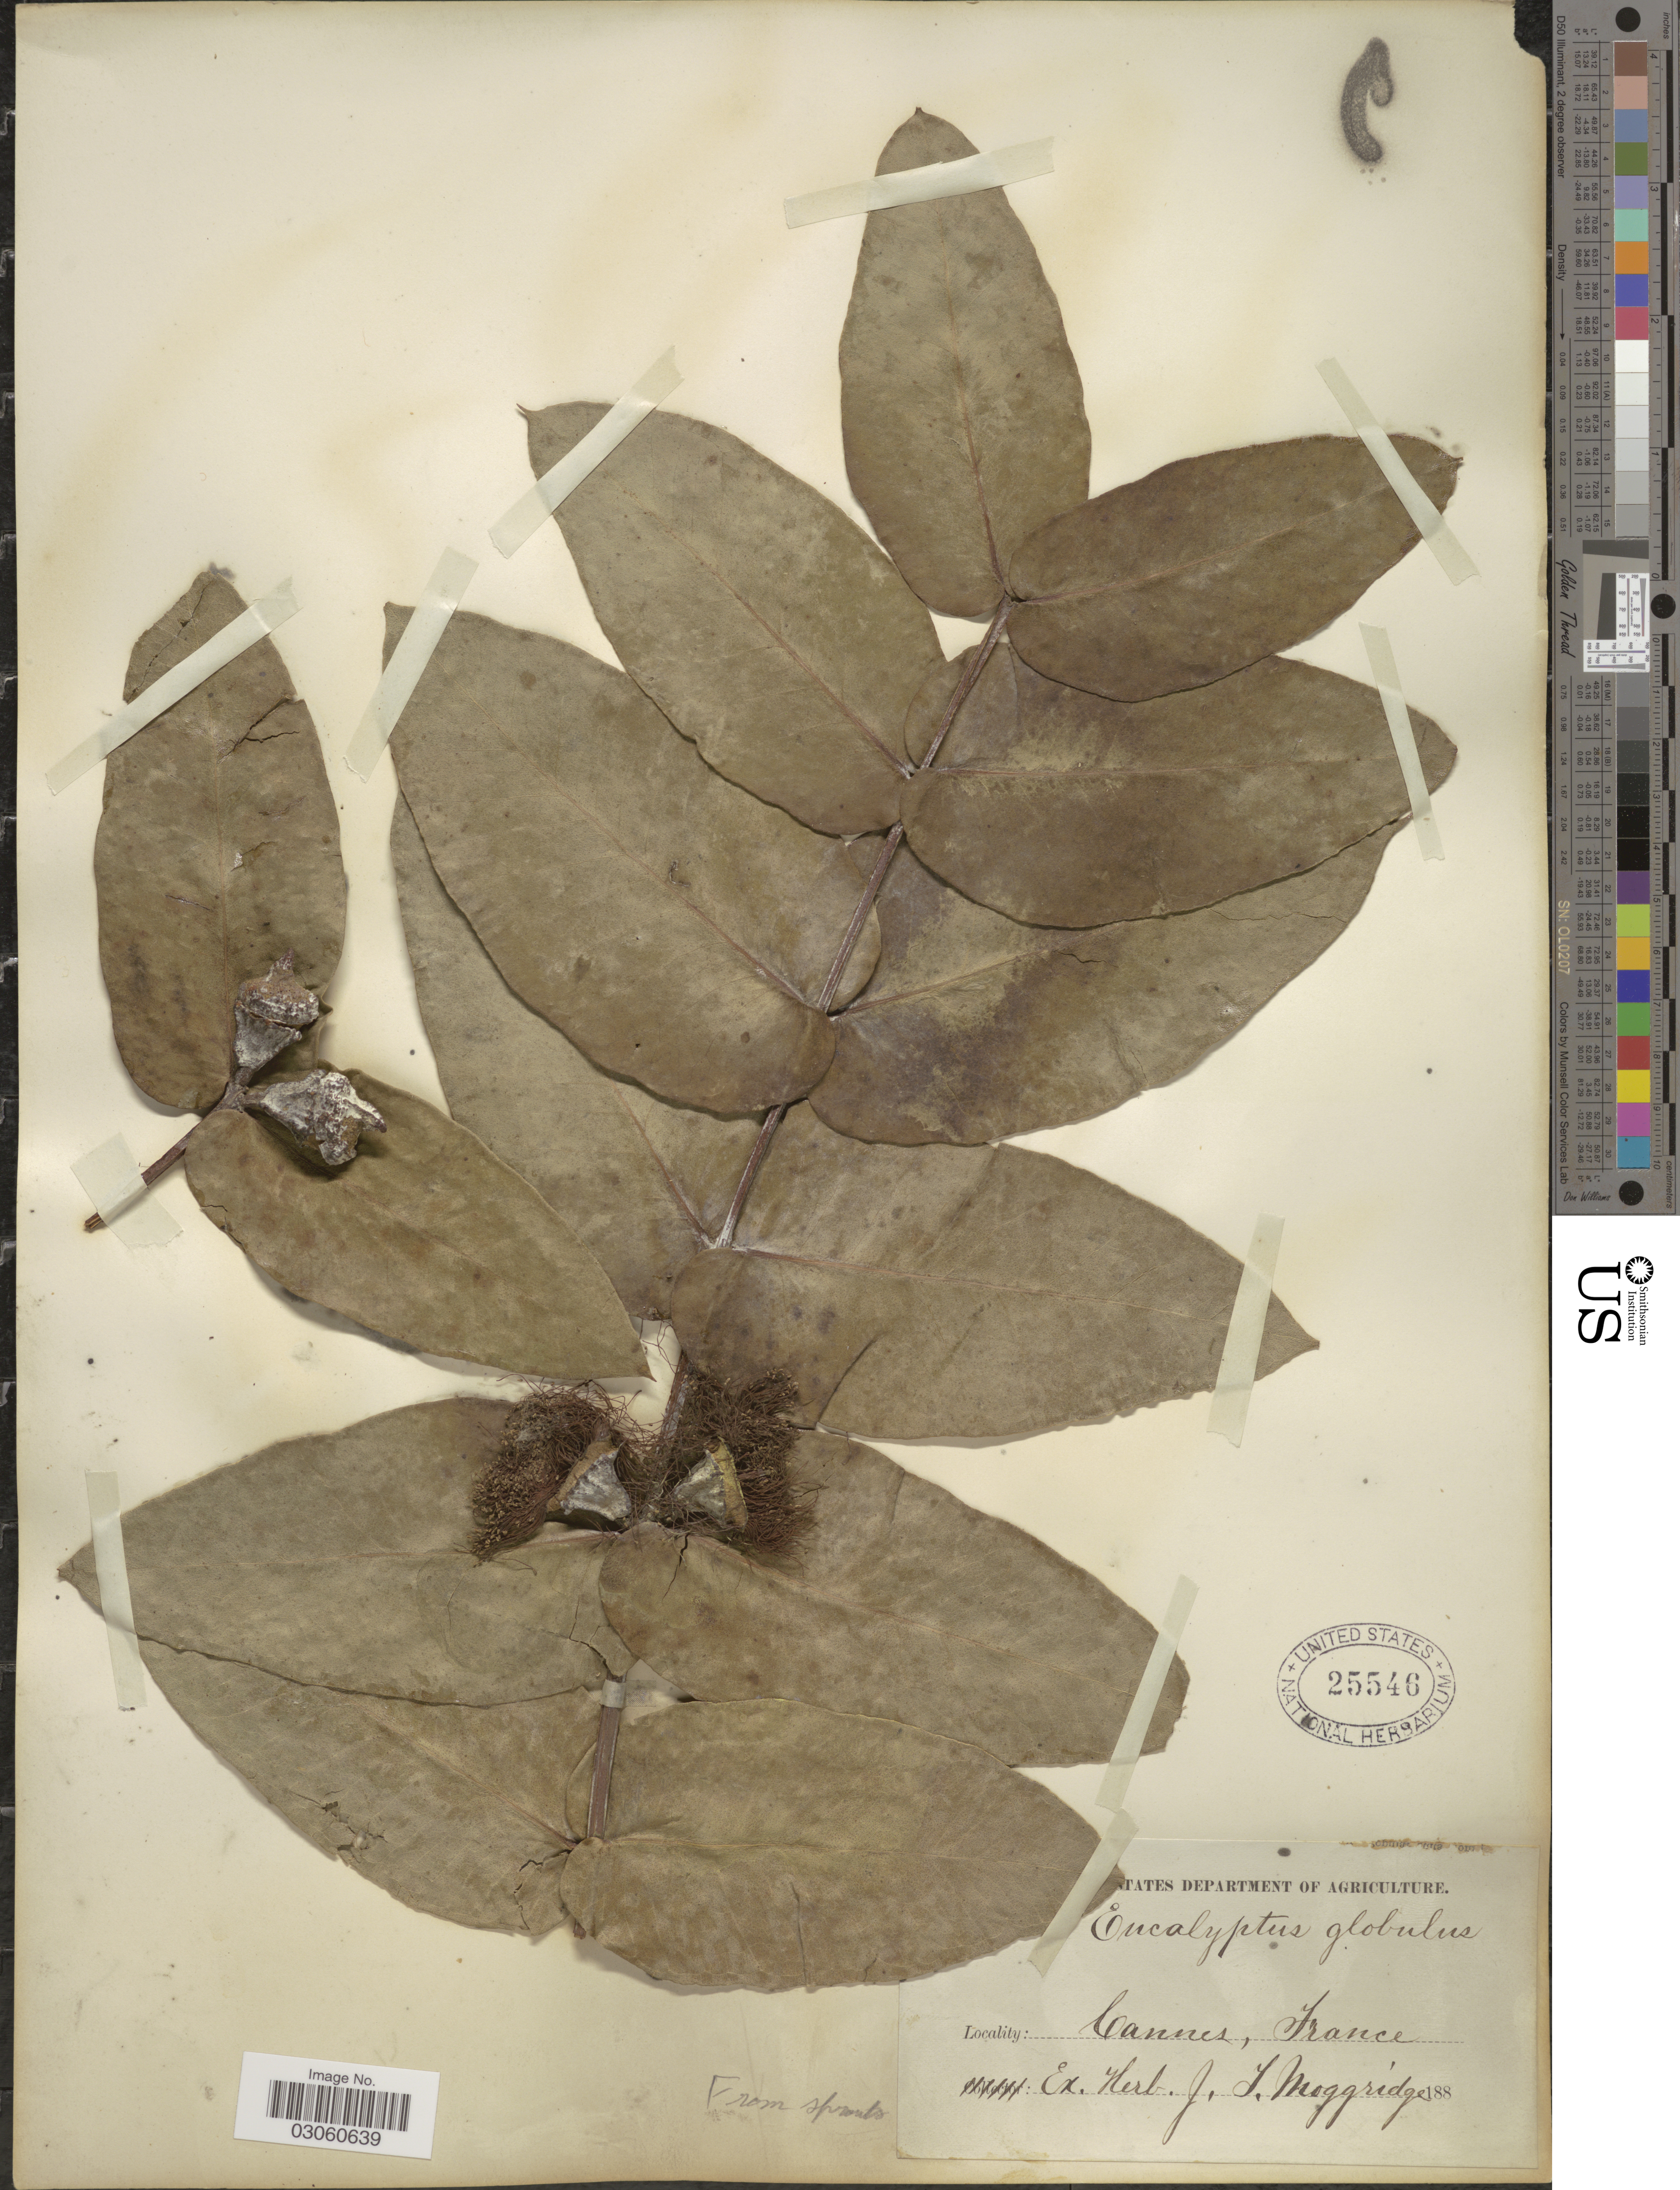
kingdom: Plantae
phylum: Tracheophyta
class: Magnoliopsida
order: Myrtales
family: Myrtaceae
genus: Eucalyptus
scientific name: Eucalyptus globulus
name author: Labill.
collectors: J. T. Moggridge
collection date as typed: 188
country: France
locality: Cannes.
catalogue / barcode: US 25546